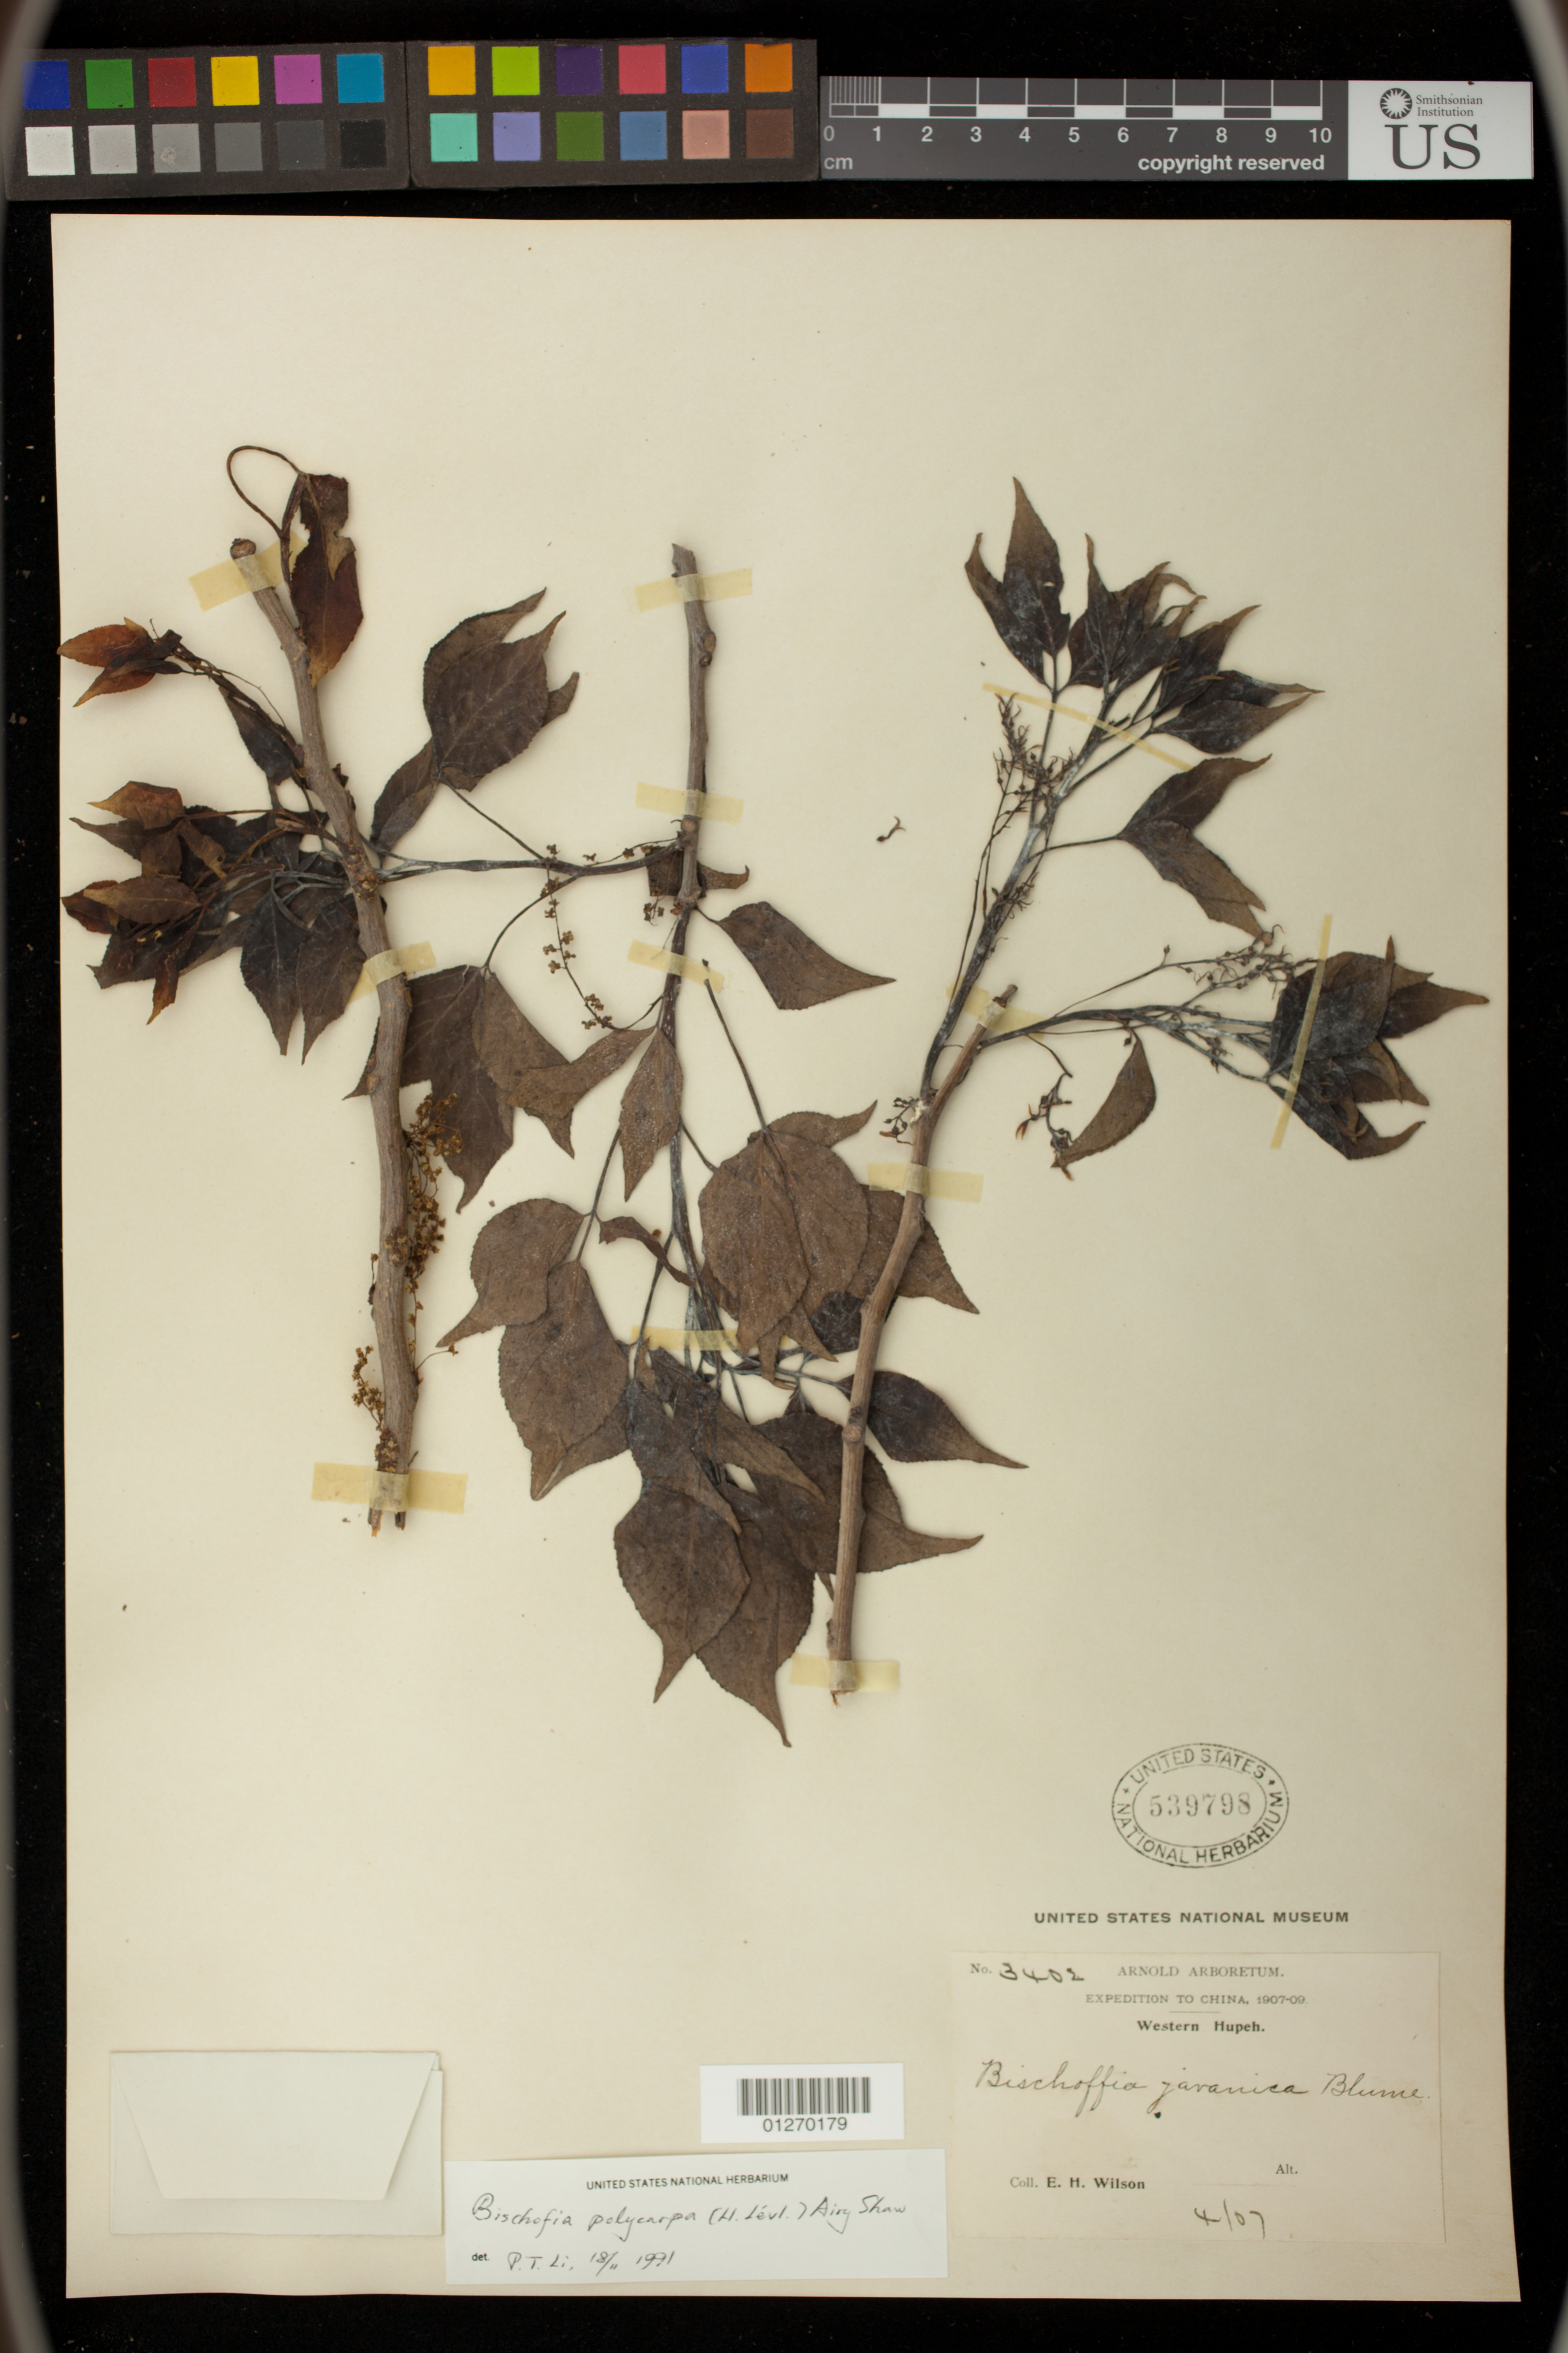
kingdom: Plantae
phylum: Tracheophyta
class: Magnoliopsida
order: Malpighiales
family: Phyllanthaceae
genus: Bischofia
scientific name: Bischofia racemosa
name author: W.C. Cheng & C.D. Chu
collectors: E. H. Wilson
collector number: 3402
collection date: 1907-04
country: China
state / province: Hubei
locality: Western Hupeh [Hubei]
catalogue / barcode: US 539798